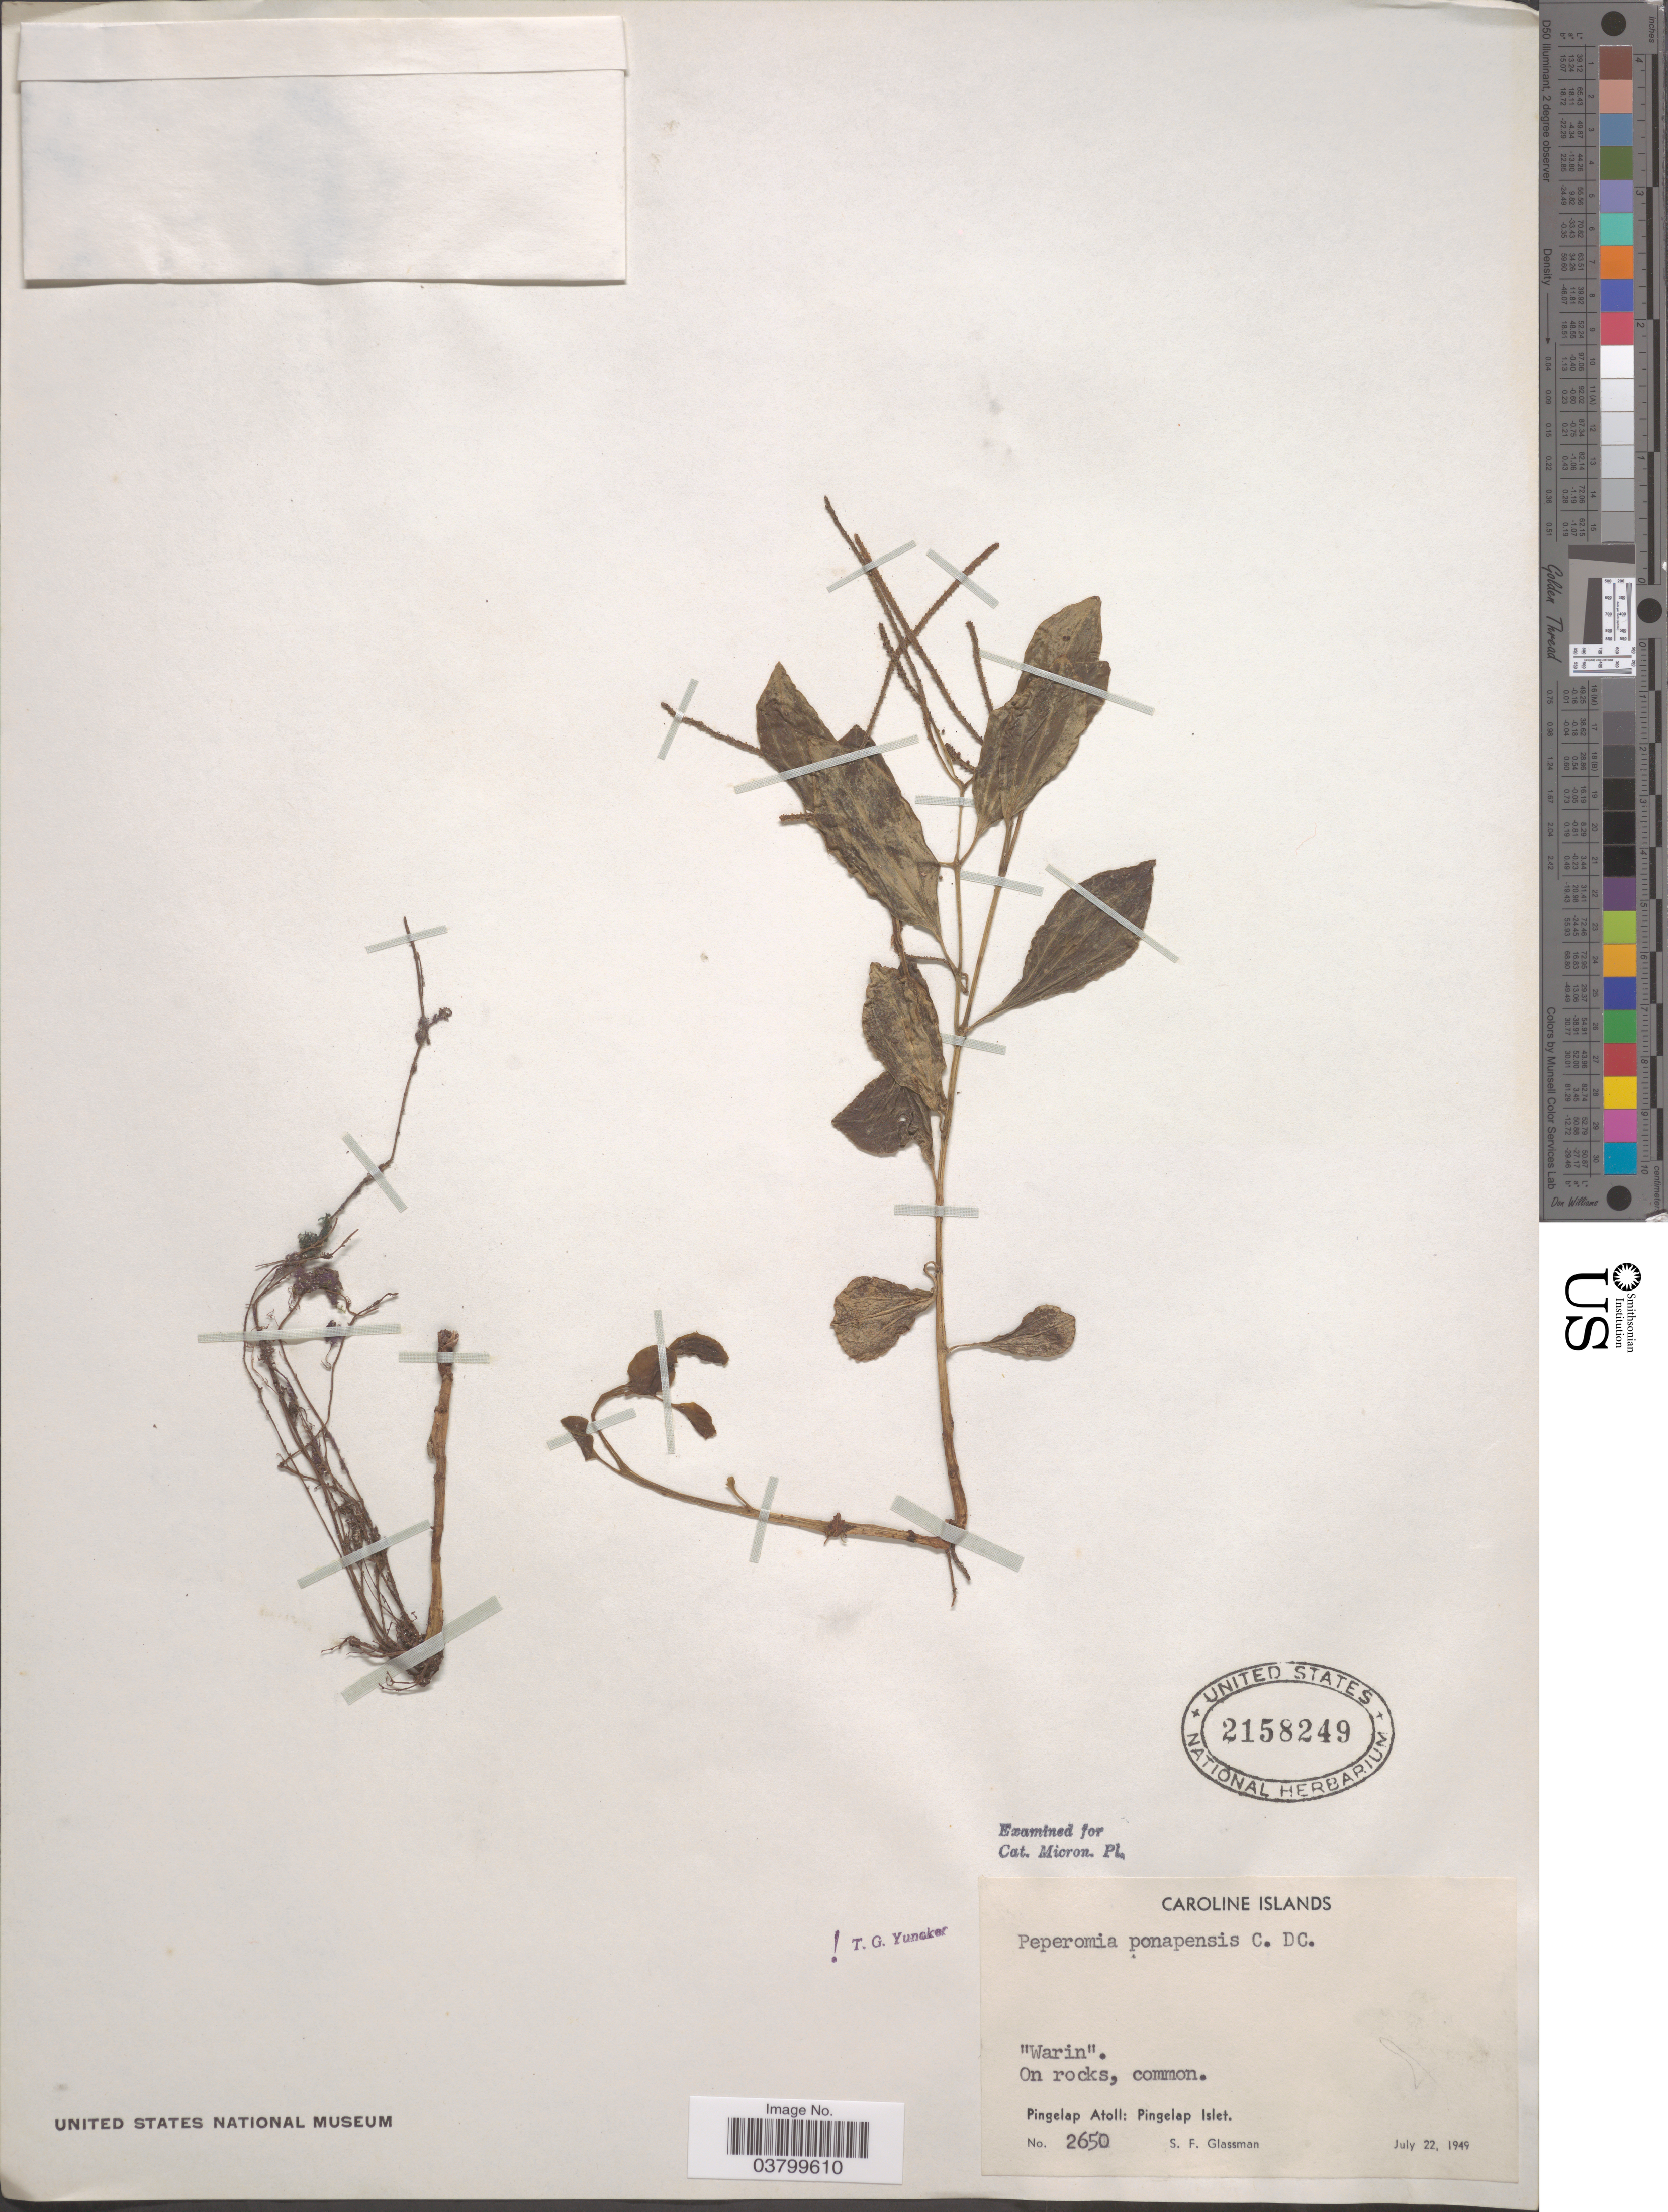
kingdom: Plantae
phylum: Tracheophyta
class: Magnoliopsida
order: Piperales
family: Piperaceae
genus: Peperomia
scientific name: Peperomia ponapensis var. ponapensis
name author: C. DC.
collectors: S. F. Glassman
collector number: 2650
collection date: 1949-07-22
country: Micronesia, Federated States of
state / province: Pohnpei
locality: Caroline Islands. Pingelap Atoll: Pingelap Islet.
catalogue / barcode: US 2158249